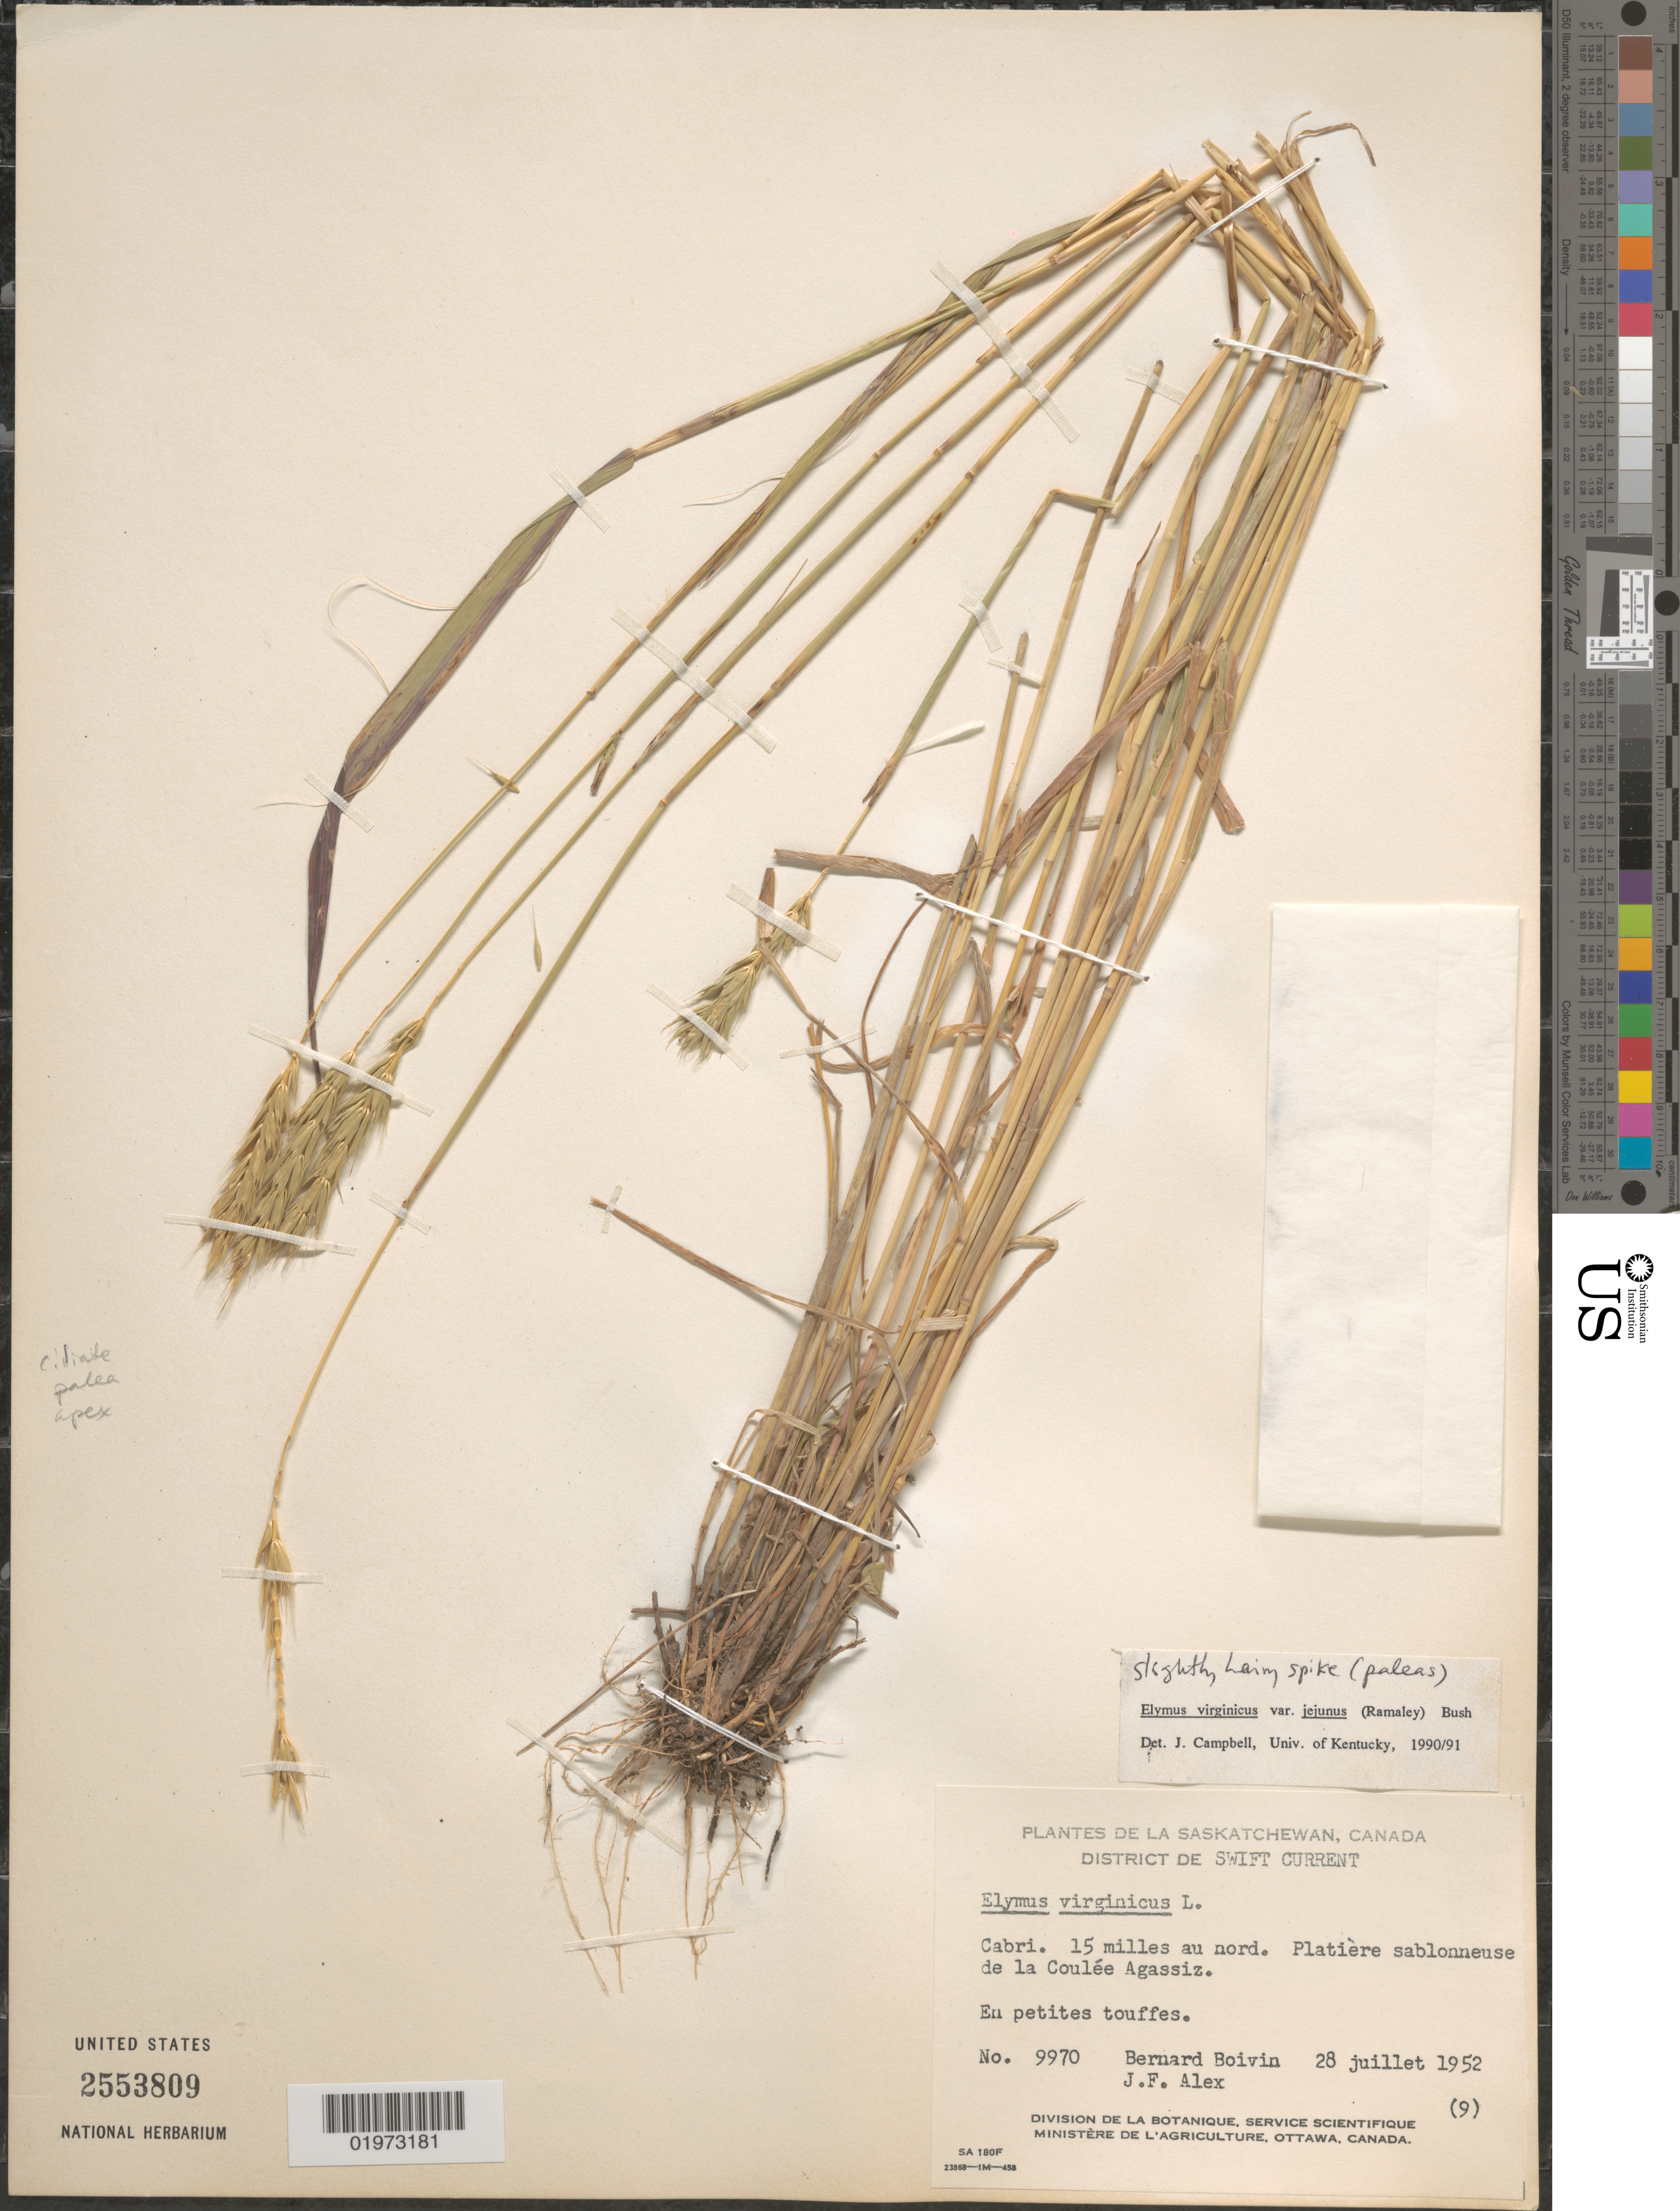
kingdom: Plantae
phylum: Tracheophyta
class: Liliopsida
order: Poales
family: Poaceae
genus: Elymus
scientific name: Elymus virginicus var. virginicus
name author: L.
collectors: J. R. B. Boivin & J. F. Alex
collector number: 9970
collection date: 1952-07-28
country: Canada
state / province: Saskatchewan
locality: District de Swift Current. Cabri. 15 milles au nord. Platière sablonneuse de la Coulée Agassiz.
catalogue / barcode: US 2553809